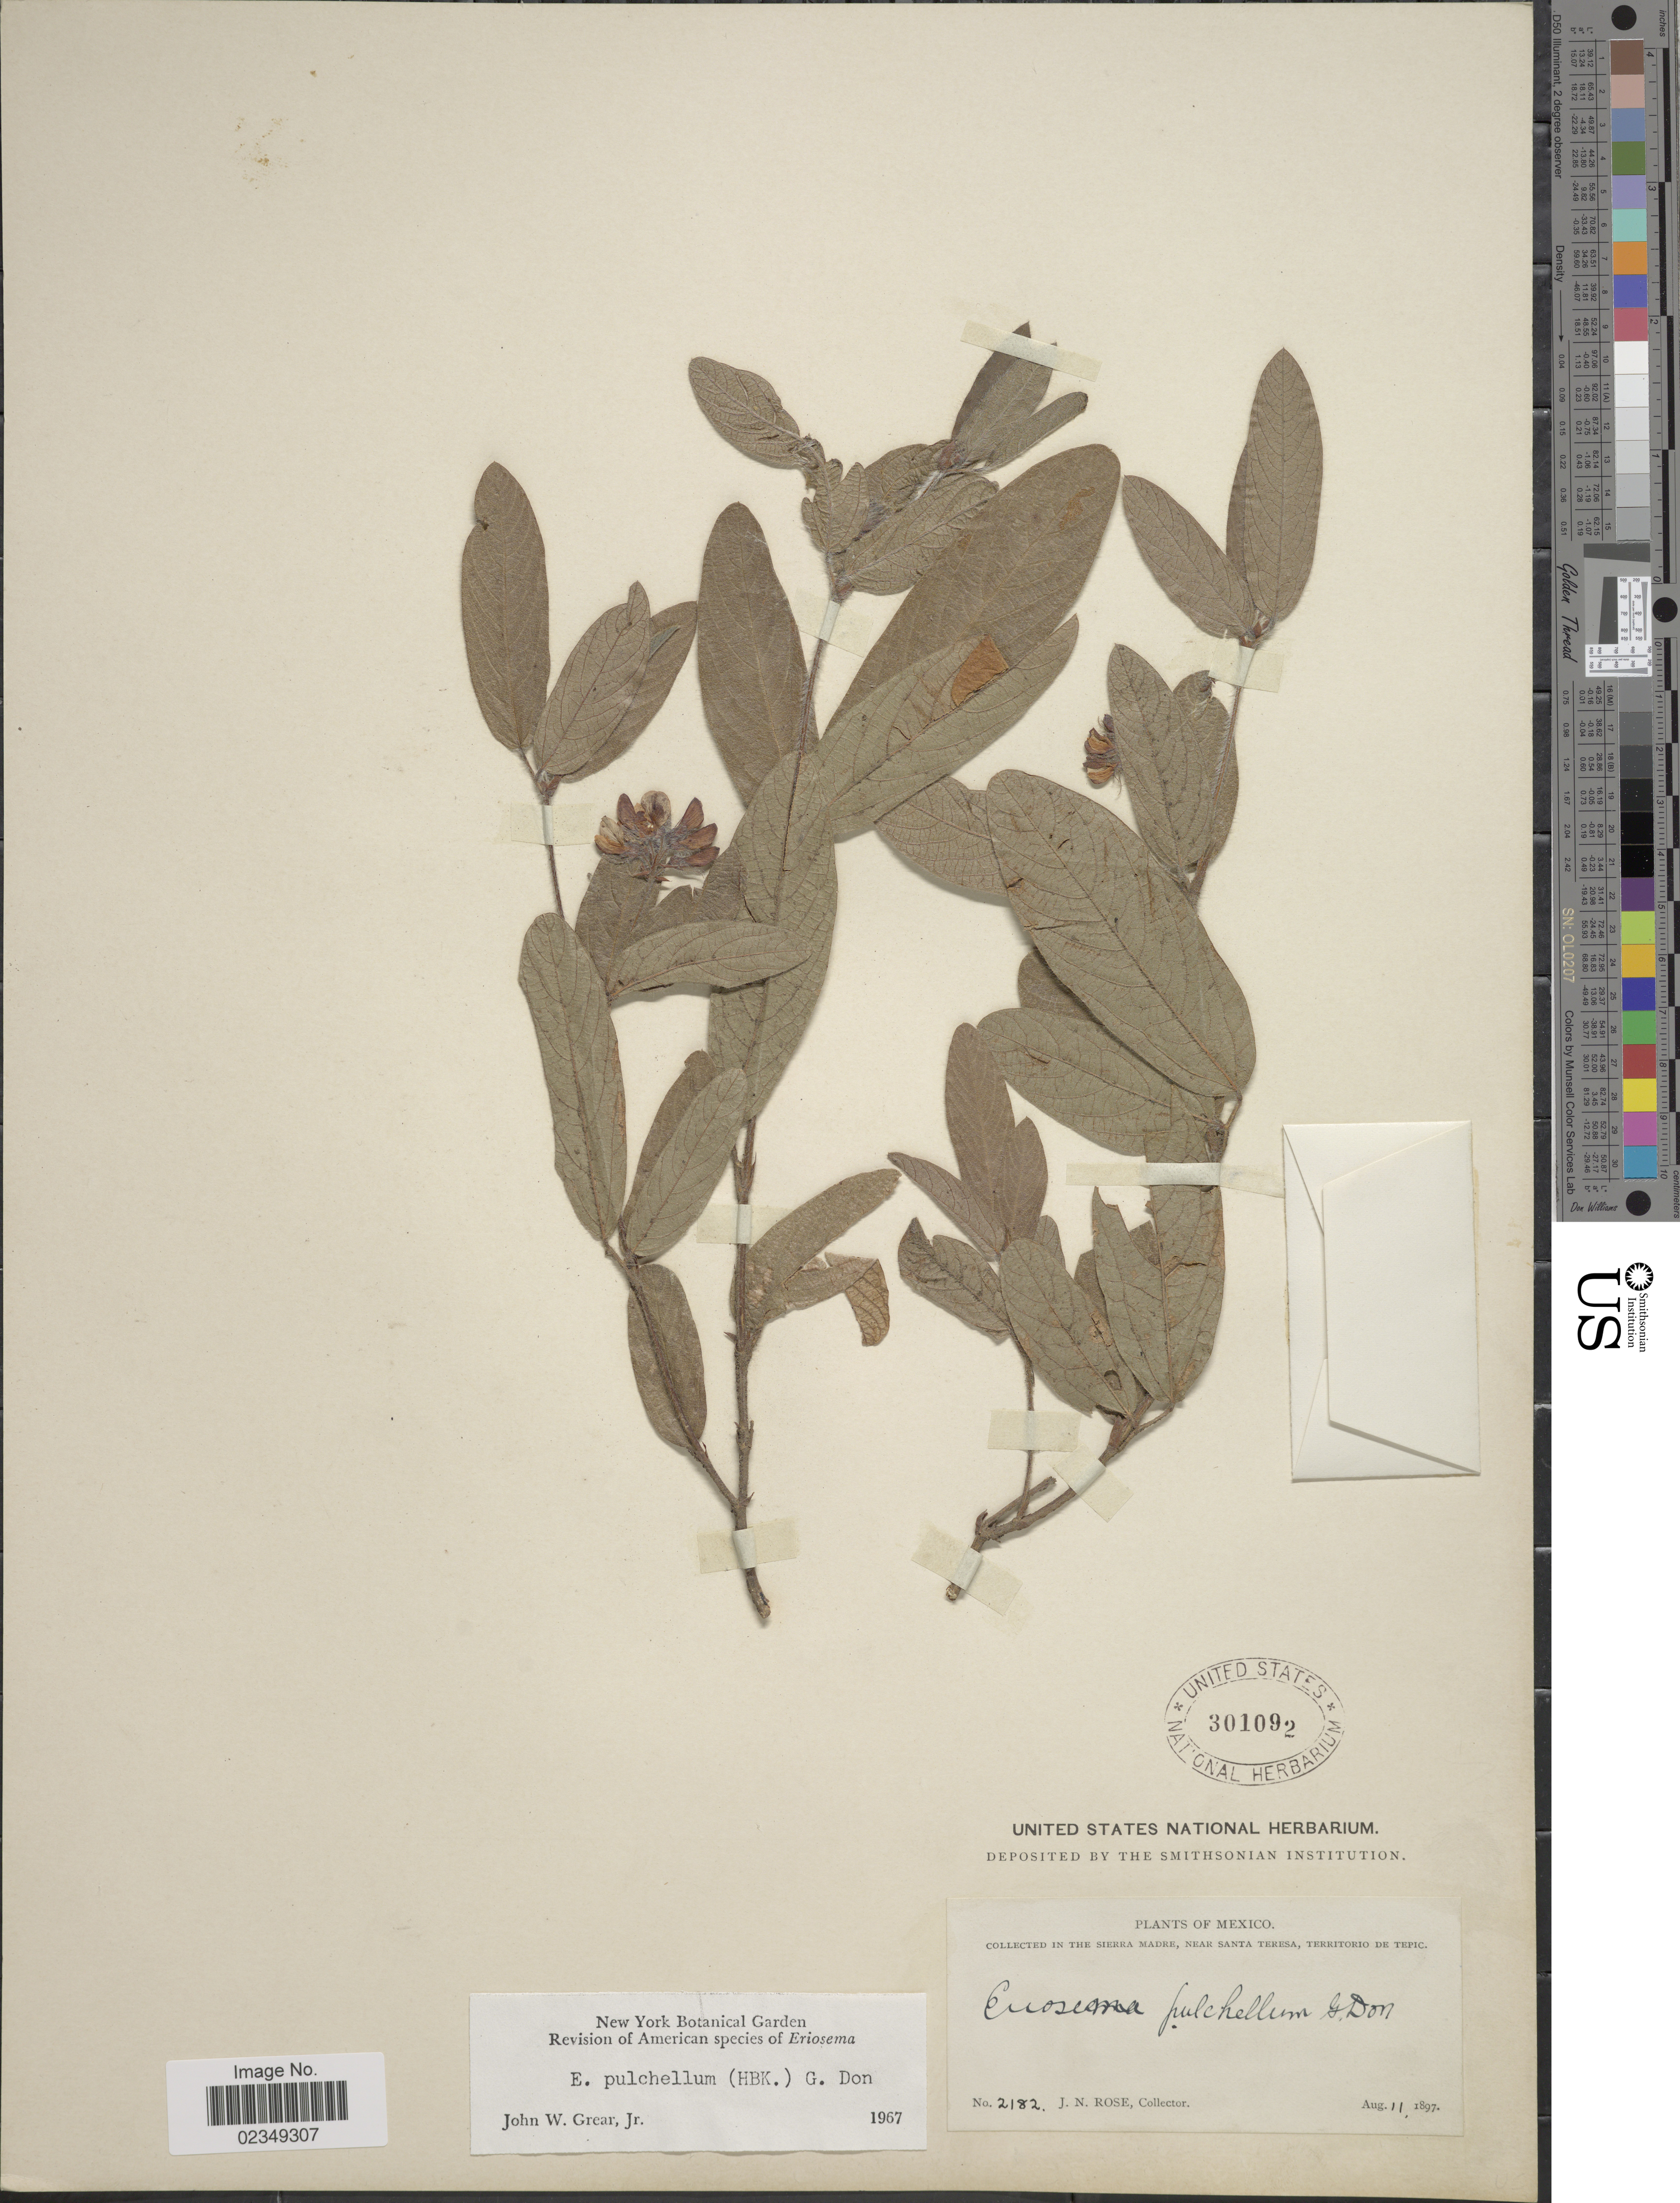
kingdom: Plantae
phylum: Tracheophyta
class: Magnoliopsida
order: Fabales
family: Fabaceae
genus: Eriosema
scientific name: Eriosema pulchellum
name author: (Kunth) G. Don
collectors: J. N. Rose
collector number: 2182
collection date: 1897-08-11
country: Mexico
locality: Sierra Madre, near Santa Teresa, Territorio de Tepic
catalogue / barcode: US 301092